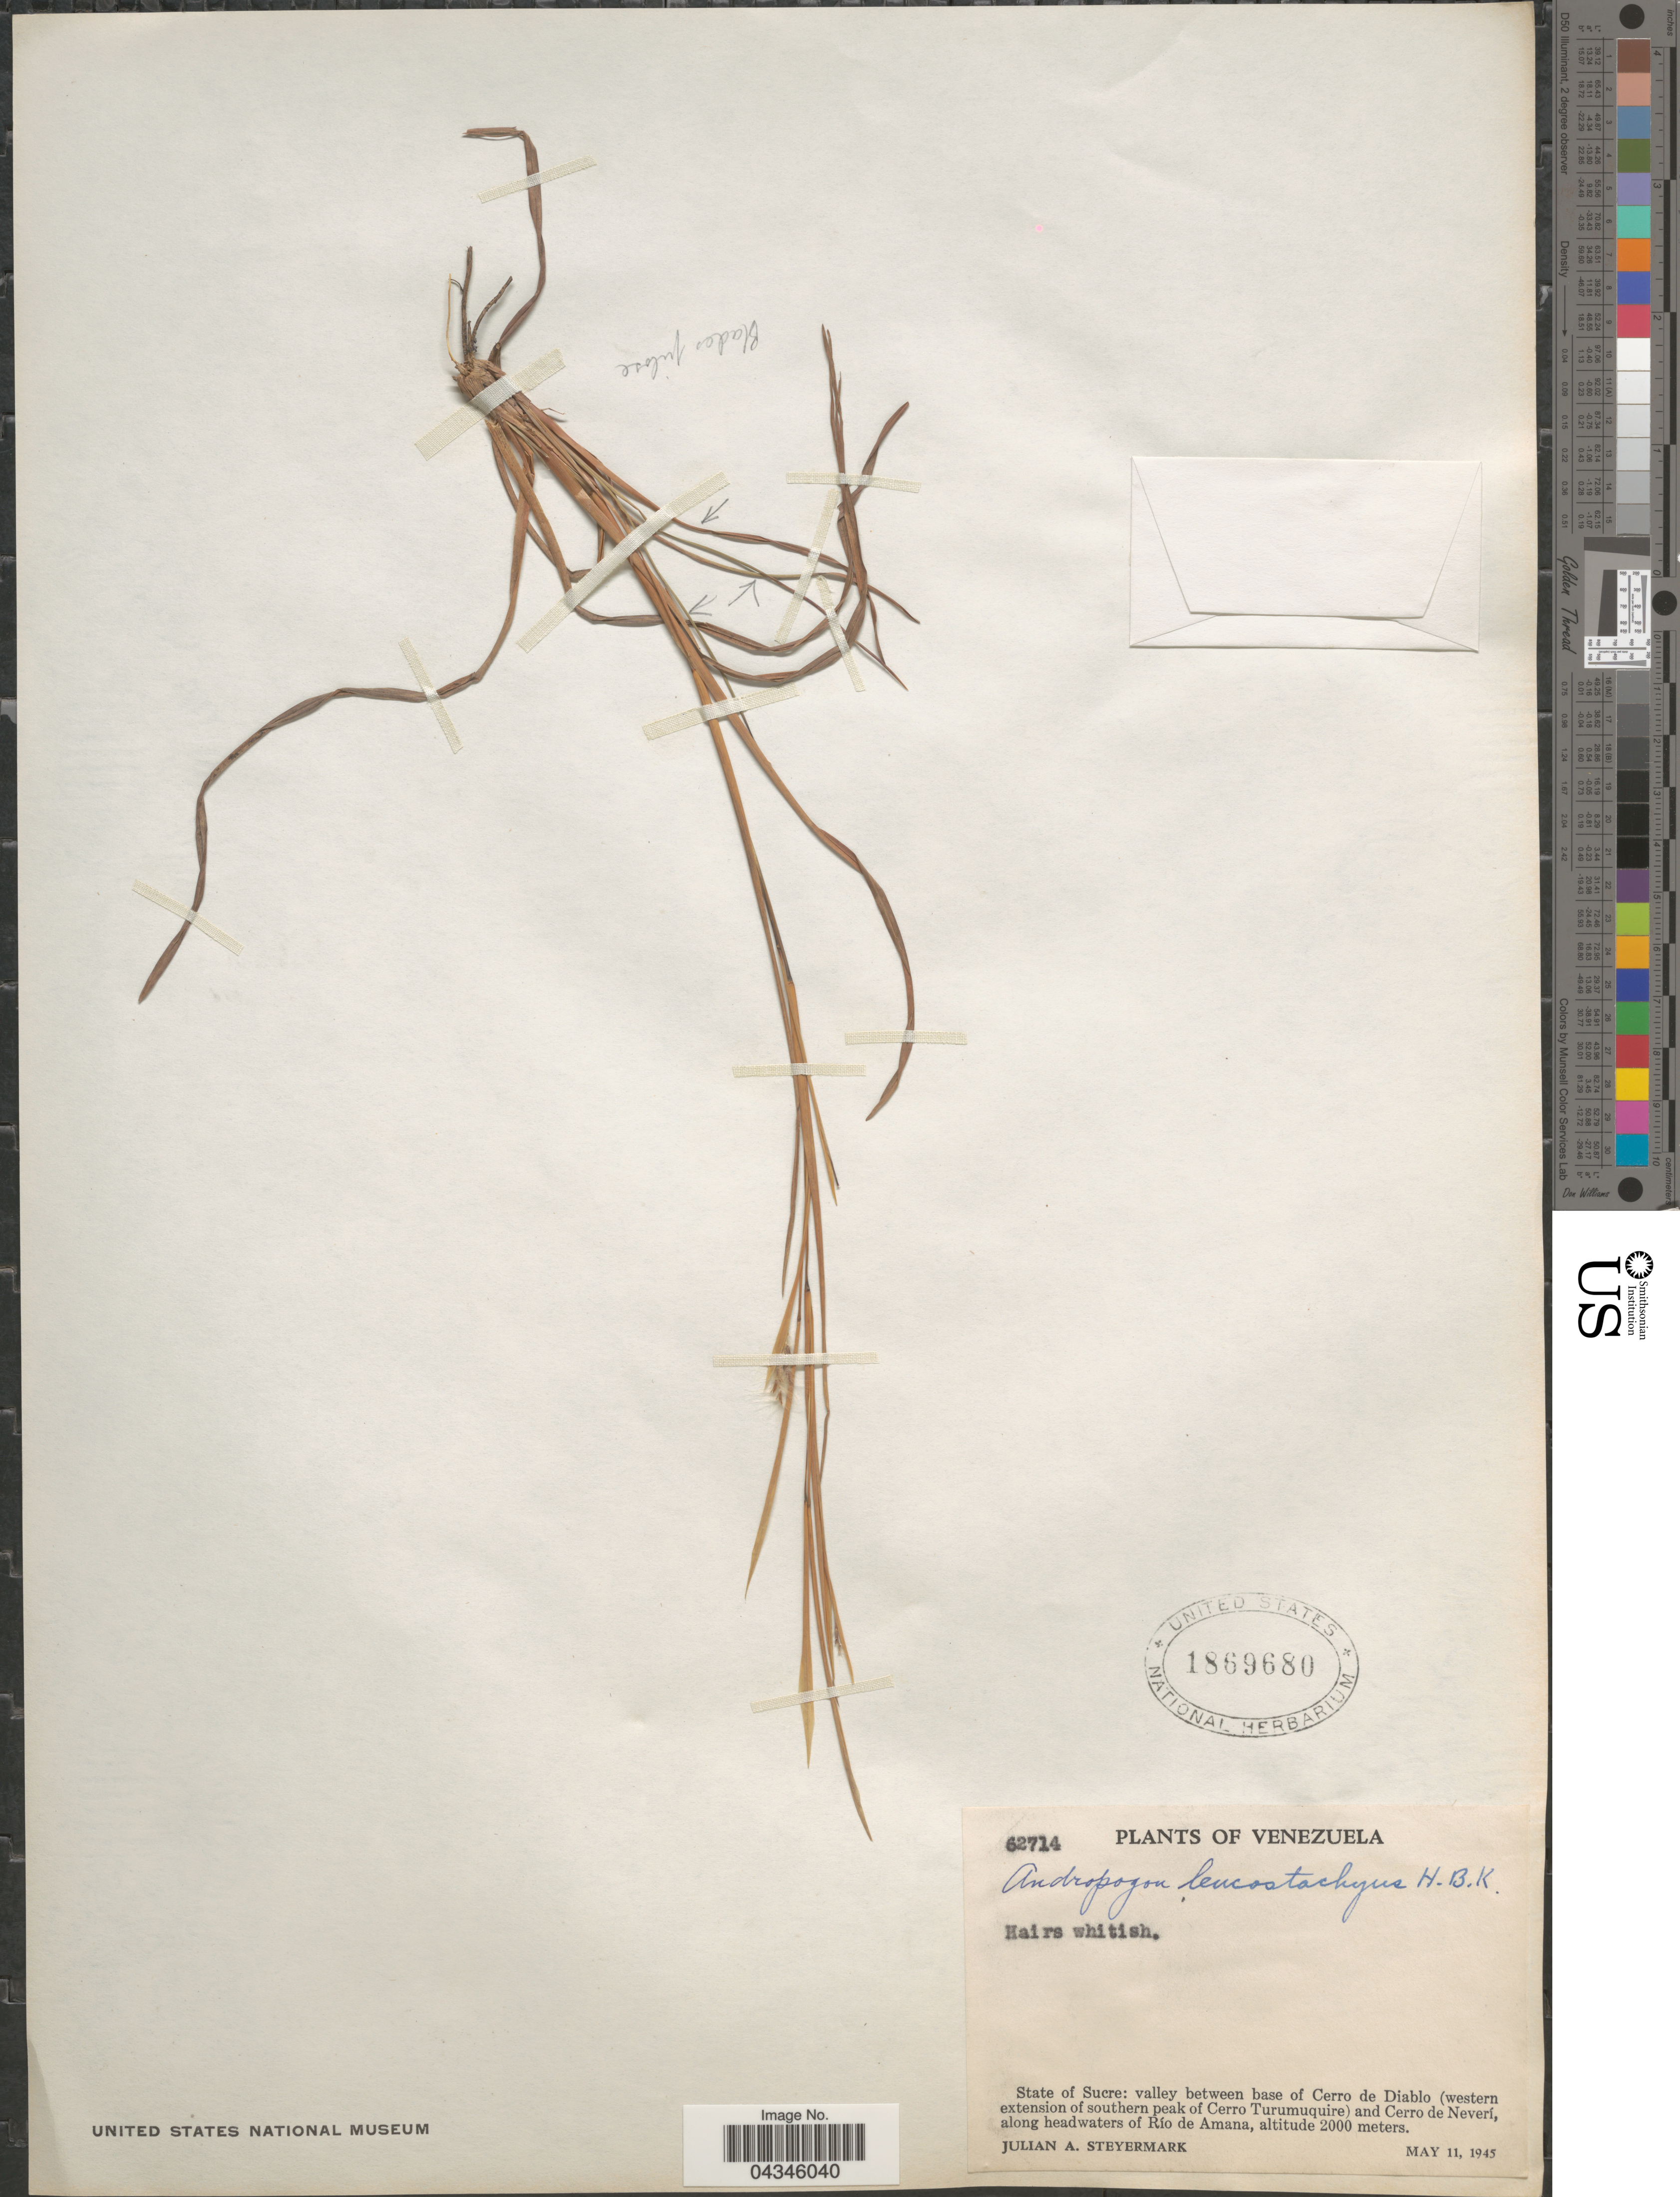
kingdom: Plantae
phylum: Tracheophyta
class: Liliopsida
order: Poales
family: Poaceae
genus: Andropogon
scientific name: Andropogon leucostachyus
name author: Kunth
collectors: J. Steyermark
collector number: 62714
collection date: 1945-05-11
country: Venezuela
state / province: Sucre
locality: Valley between base of Cerro de Diablo (western extension of southern peak of Cerro Turumuquire) and Cerro de Neverí, along headwaters of Río de Amana.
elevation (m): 2000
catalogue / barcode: US 1869680